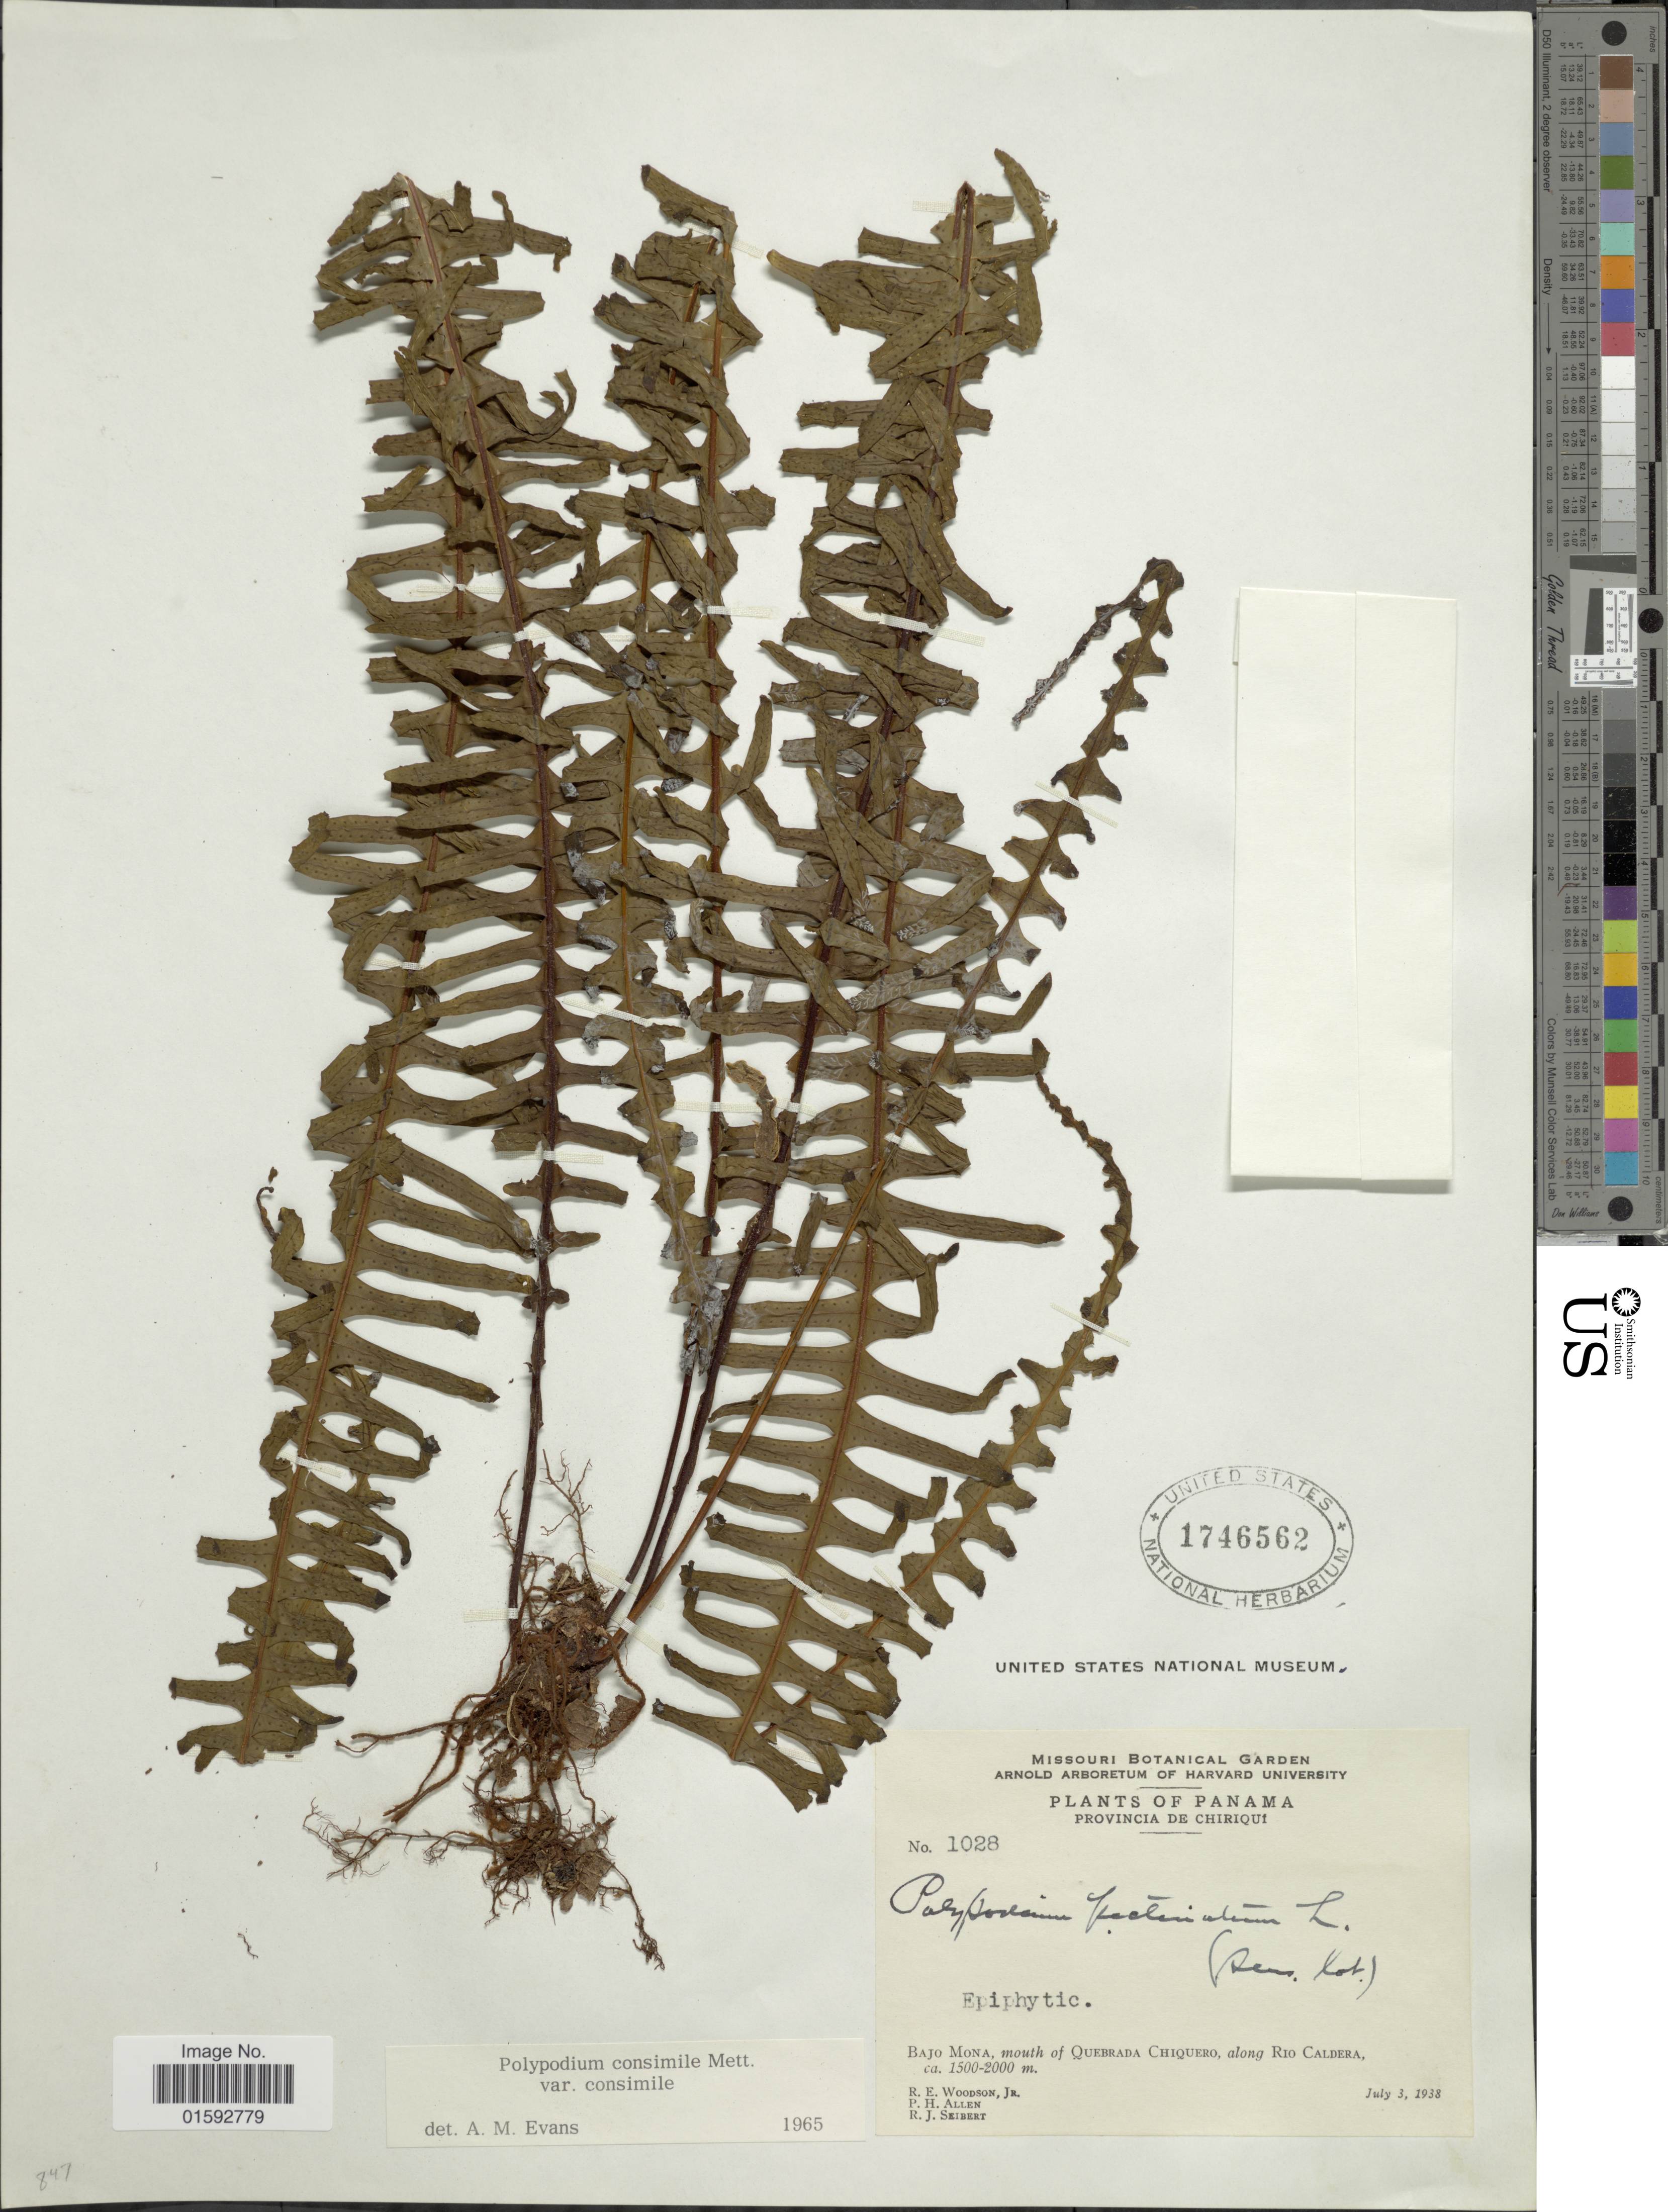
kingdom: Plantae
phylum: Tracheophyta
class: Polypodiopsida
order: Polypodiales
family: Polypodiaceae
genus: Pecluma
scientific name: Pecluma consimilis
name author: (Mett.) M.G. Price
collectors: R. E. Woodson, P. H. Allen & R. J. Seibert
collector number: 1028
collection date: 1938-07-03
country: Panama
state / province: Chiriqui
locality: Bajo Mona, mouth of Quebrada Chiquero, along Rio Caldera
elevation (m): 1500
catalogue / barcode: US 1746562